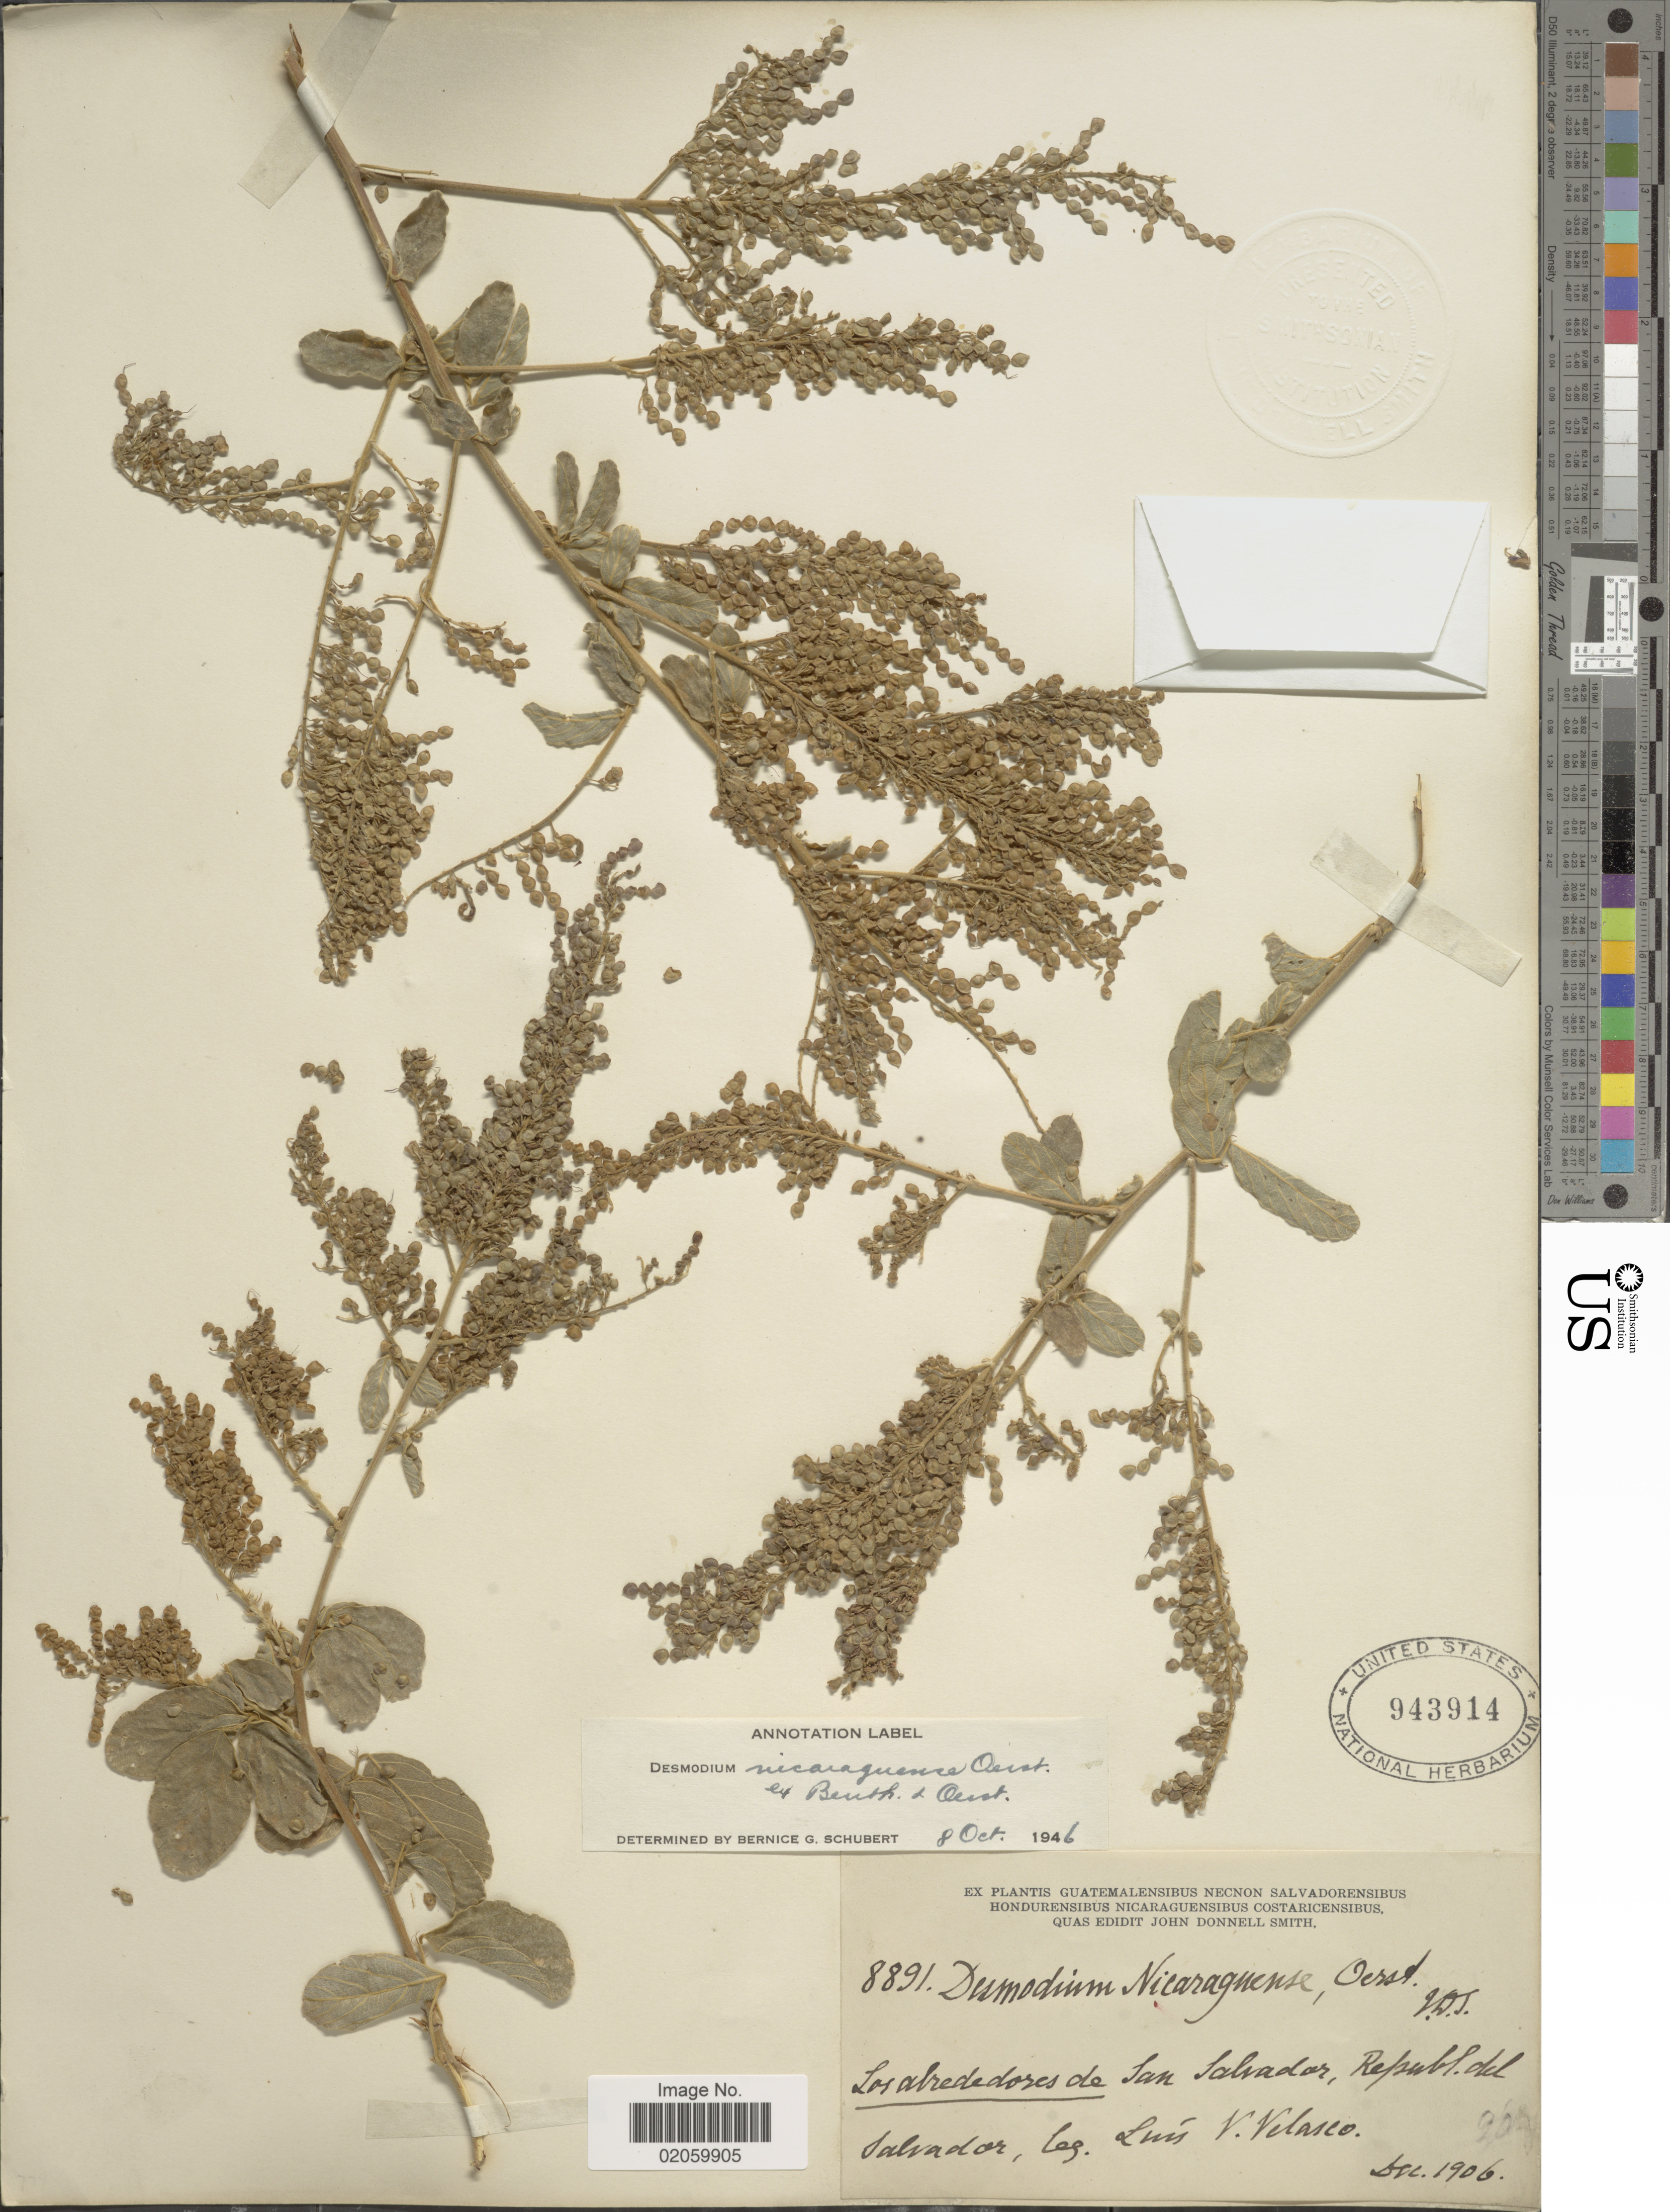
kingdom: Plantae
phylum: Tracheophyta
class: Magnoliopsida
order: Fabales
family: Fabaceae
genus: Desmodium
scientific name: Desmodium nicaraguense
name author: Oerst.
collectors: L. Velasco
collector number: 8891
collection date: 1906-12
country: El Salvador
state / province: San Salvador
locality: Los alrededores de San Salvador, Republ. del Salvador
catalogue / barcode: US 943914